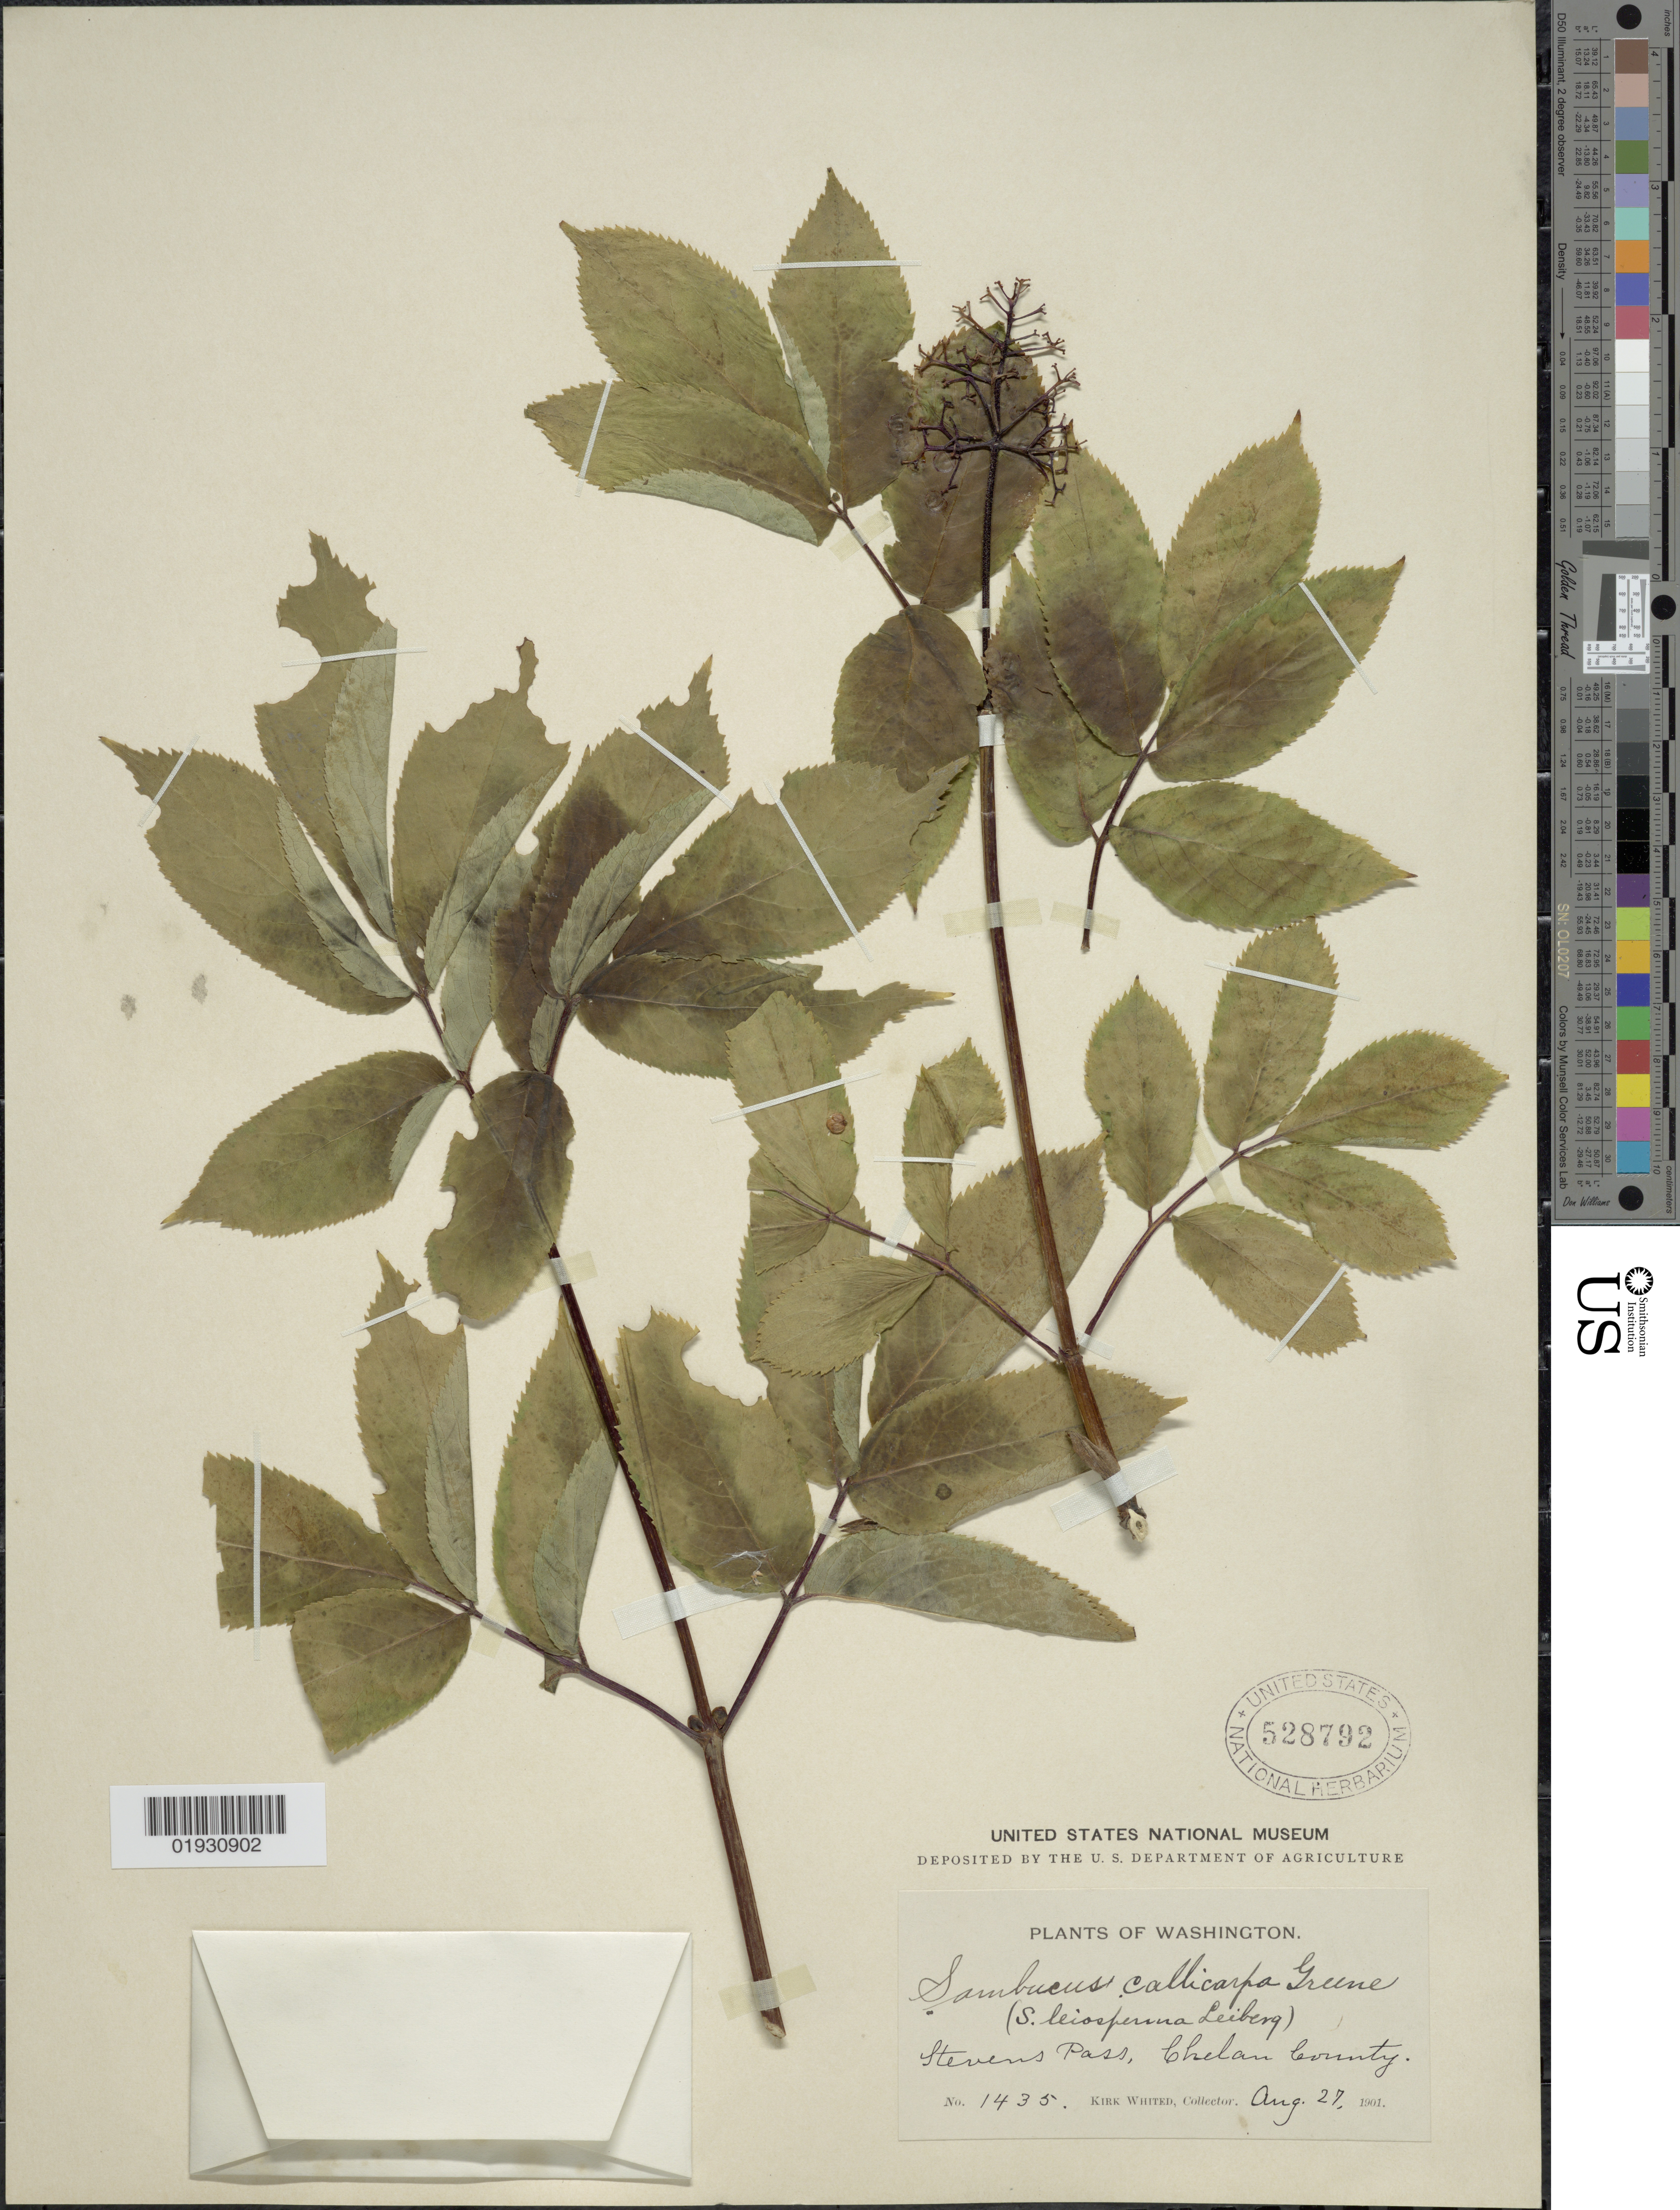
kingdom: Plantae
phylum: Tracheophyta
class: Magnoliopsida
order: Dipsacales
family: Viburnaceae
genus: Sambucus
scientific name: Sambucus leiosperma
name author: Leiberg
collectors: K. Whited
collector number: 1435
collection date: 1901-08-27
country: United States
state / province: Washington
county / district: Chelan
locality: Stevens Pass, Chelan County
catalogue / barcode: US 528792